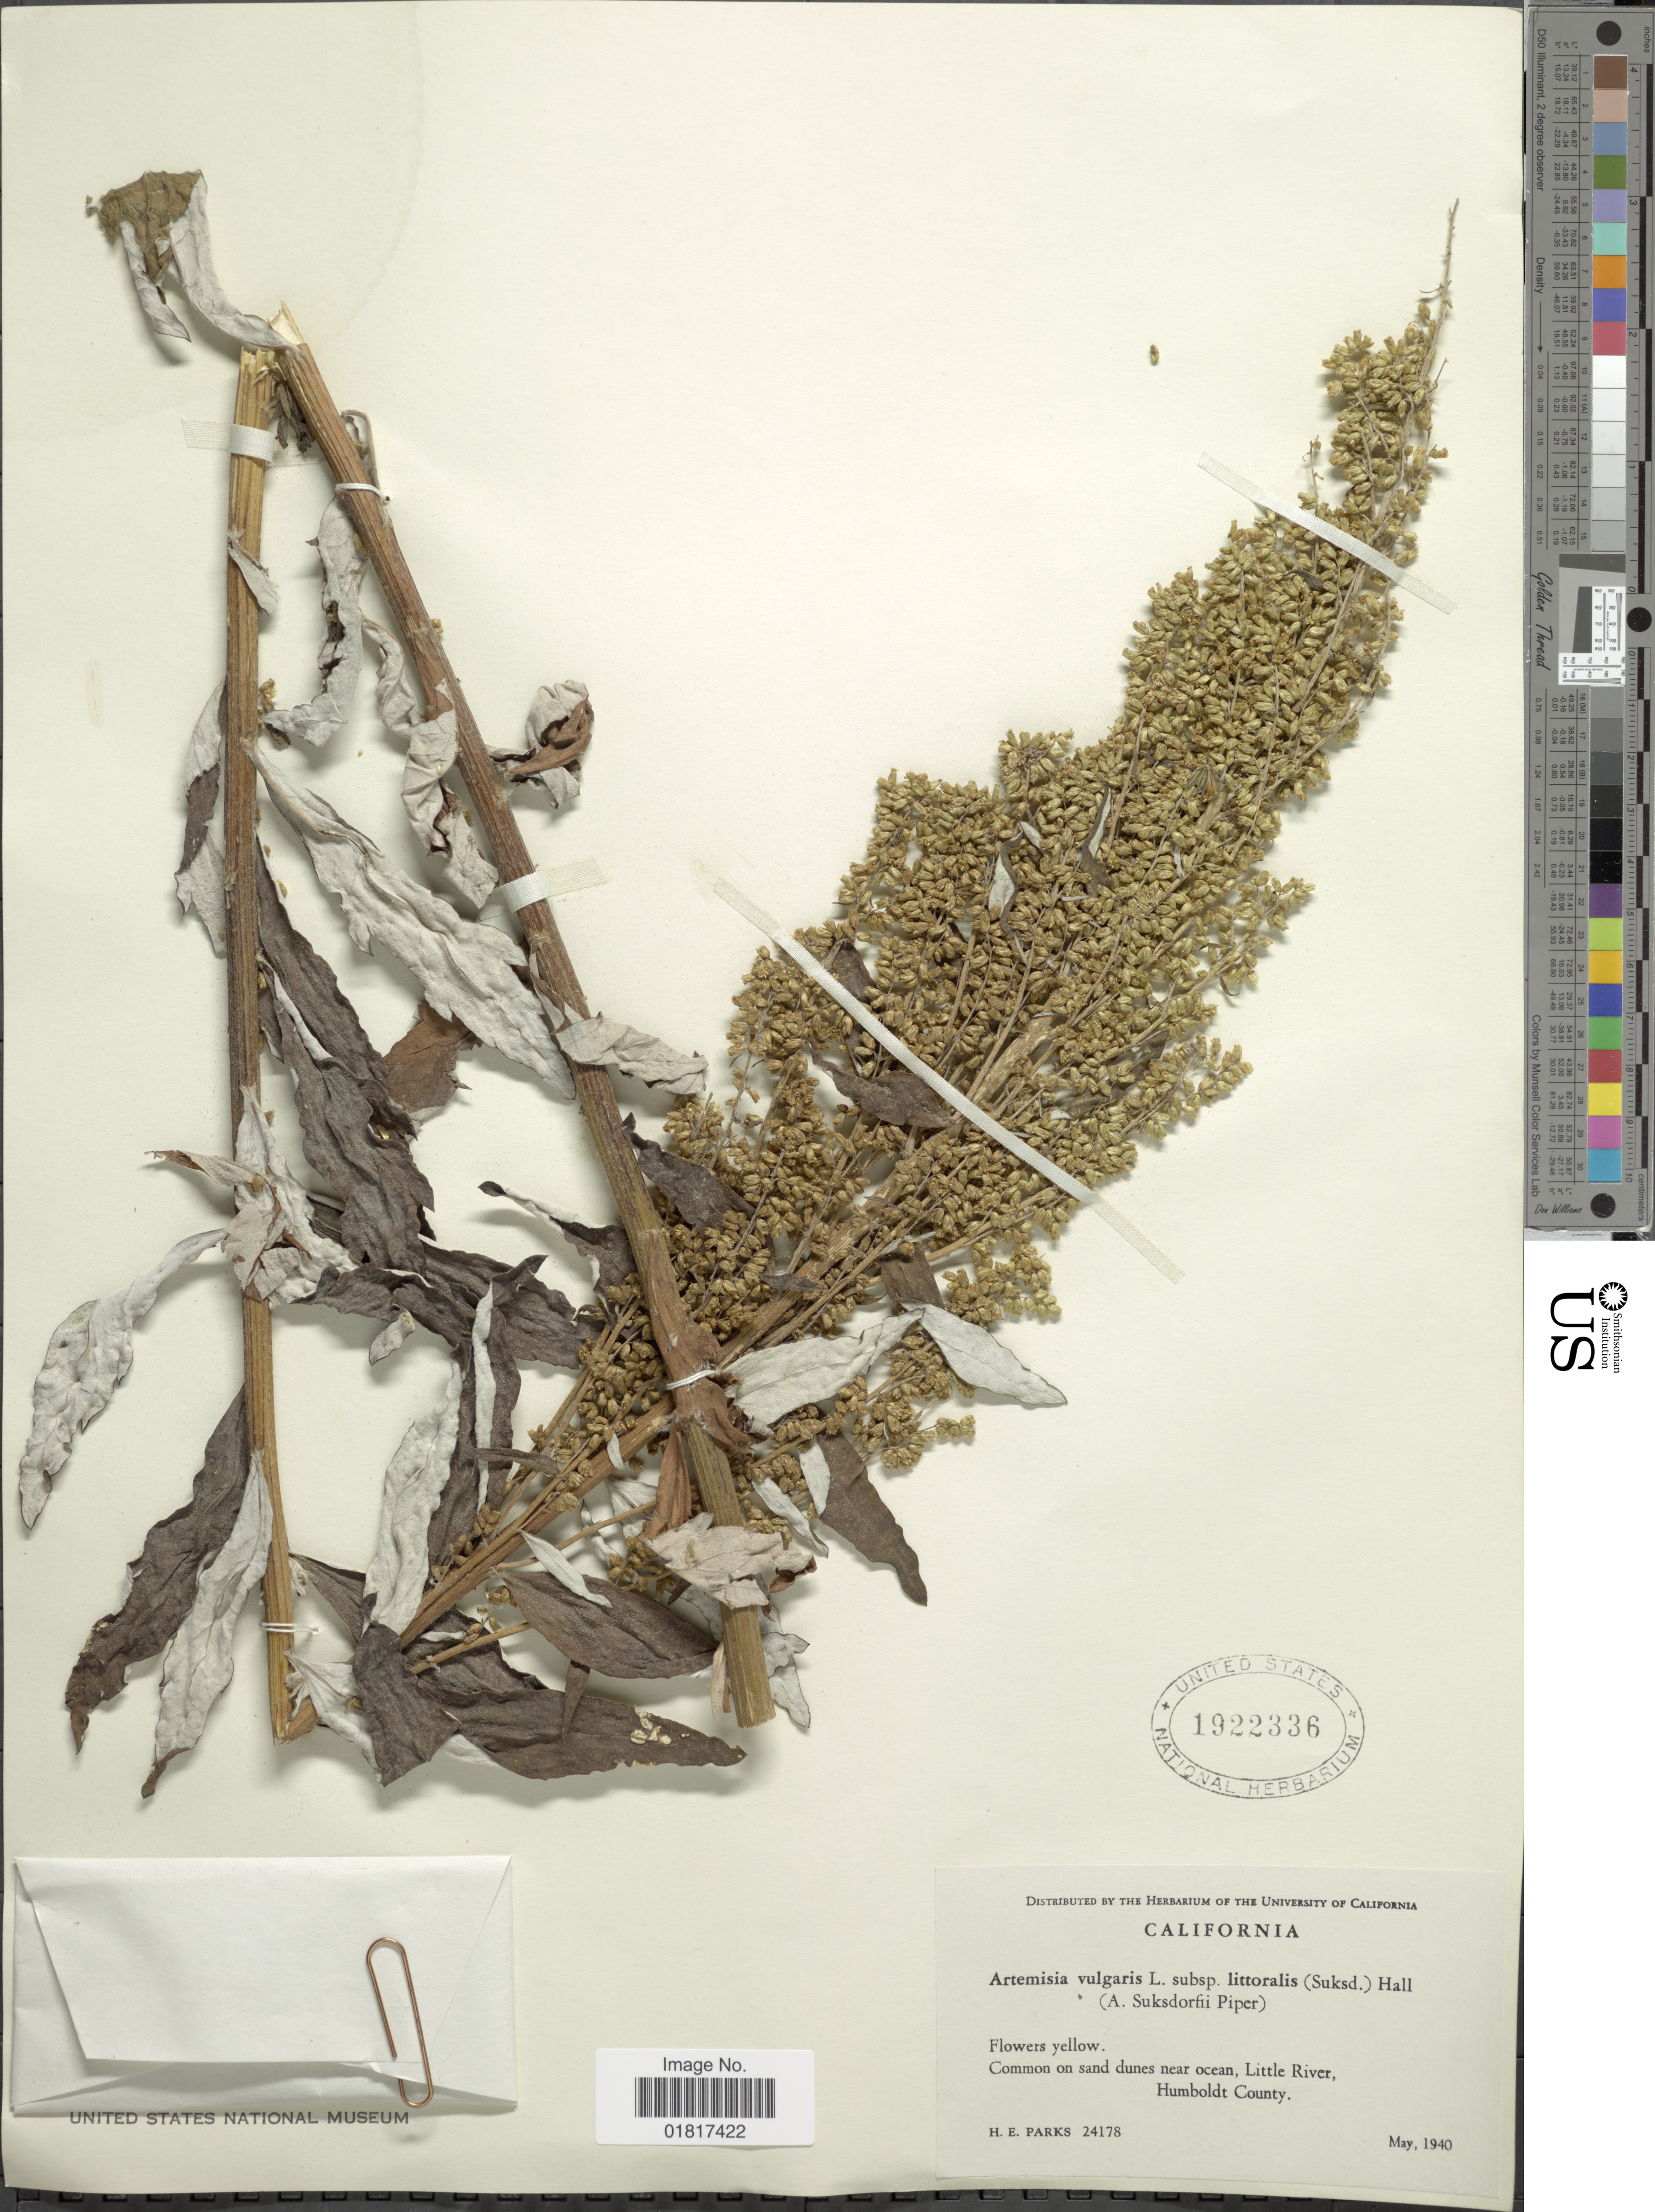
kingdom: Plantae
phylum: Tracheophyta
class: Magnoliopsida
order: Asterales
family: Asteraceae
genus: Artemisia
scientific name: Artemisia vulgaris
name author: L.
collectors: H. E. Parks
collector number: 24178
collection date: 1940-05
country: United States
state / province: California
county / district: Humboldt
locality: Common on and dunes near ocean, Little River, Humboldt County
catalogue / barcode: US 1922336